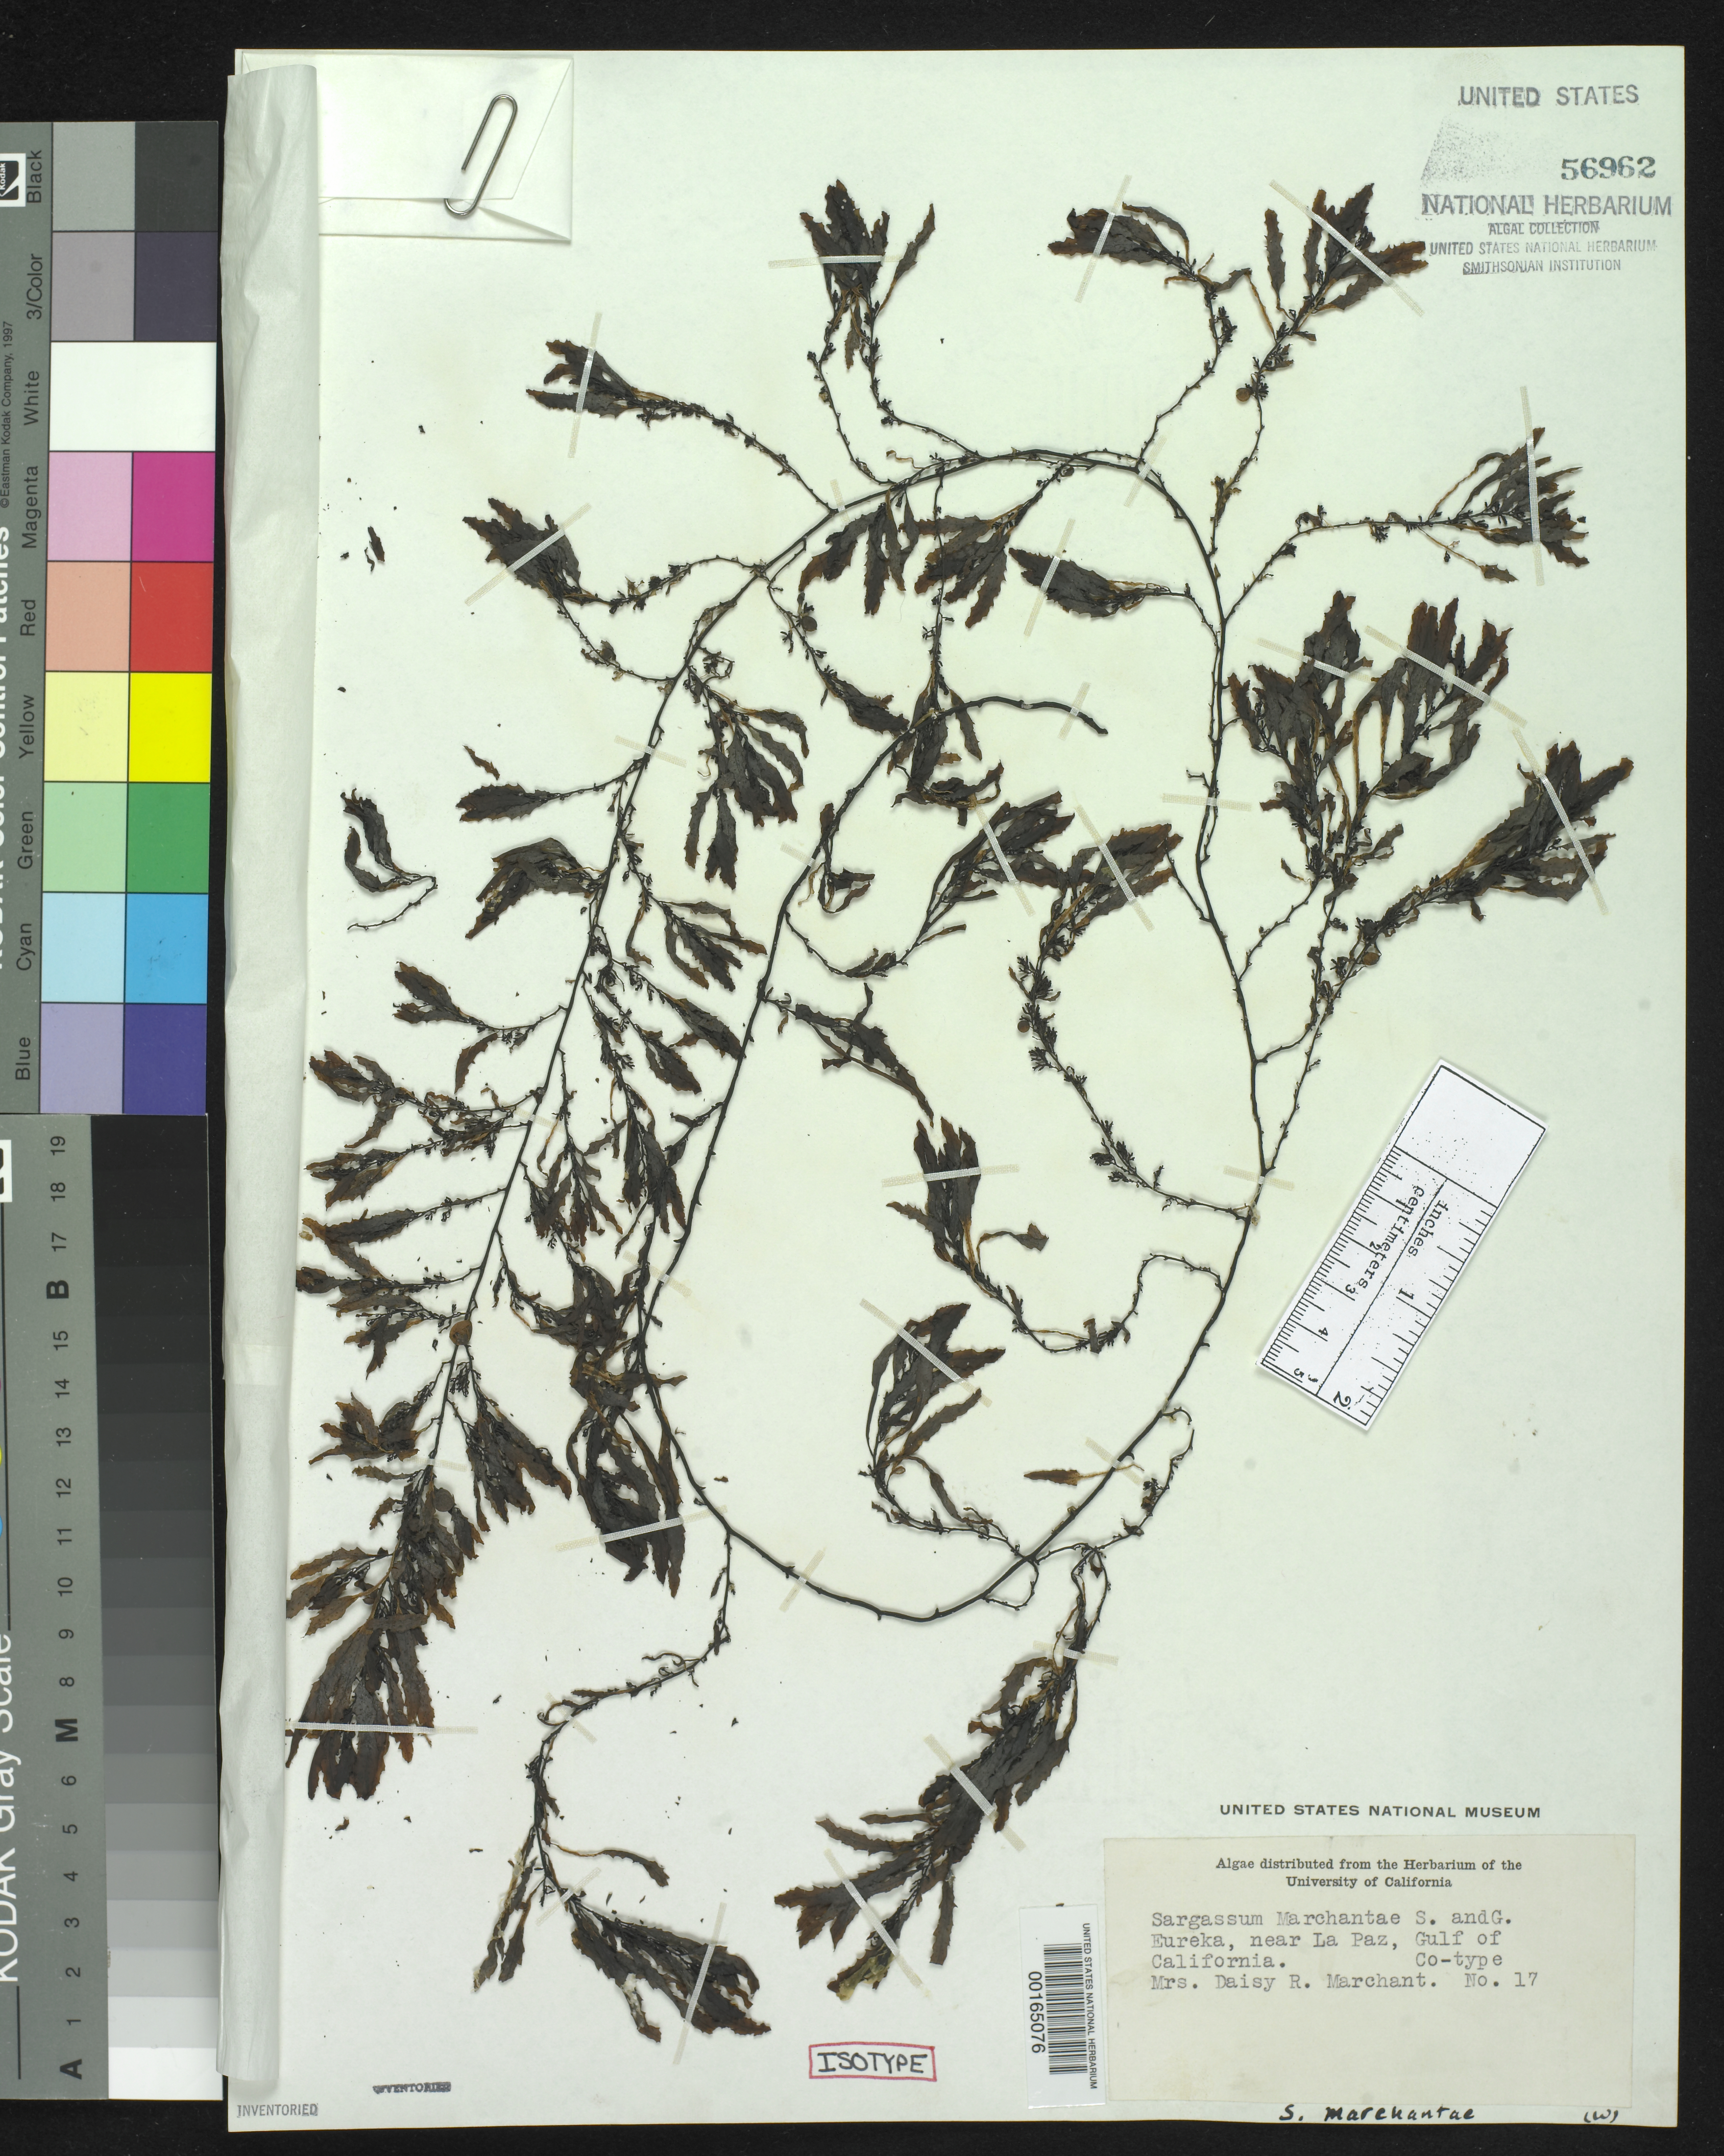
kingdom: Chromista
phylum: Ochrophyta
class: Phaeophyceae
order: Fucales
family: Sargassaceae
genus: Sargassum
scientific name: Sargassum marchantae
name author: Setch. & N.L. Gardner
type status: Isotype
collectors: D. Marchant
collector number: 17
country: Mexico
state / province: Baja California Sur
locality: Eureka, near La Paz.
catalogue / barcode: US 56962